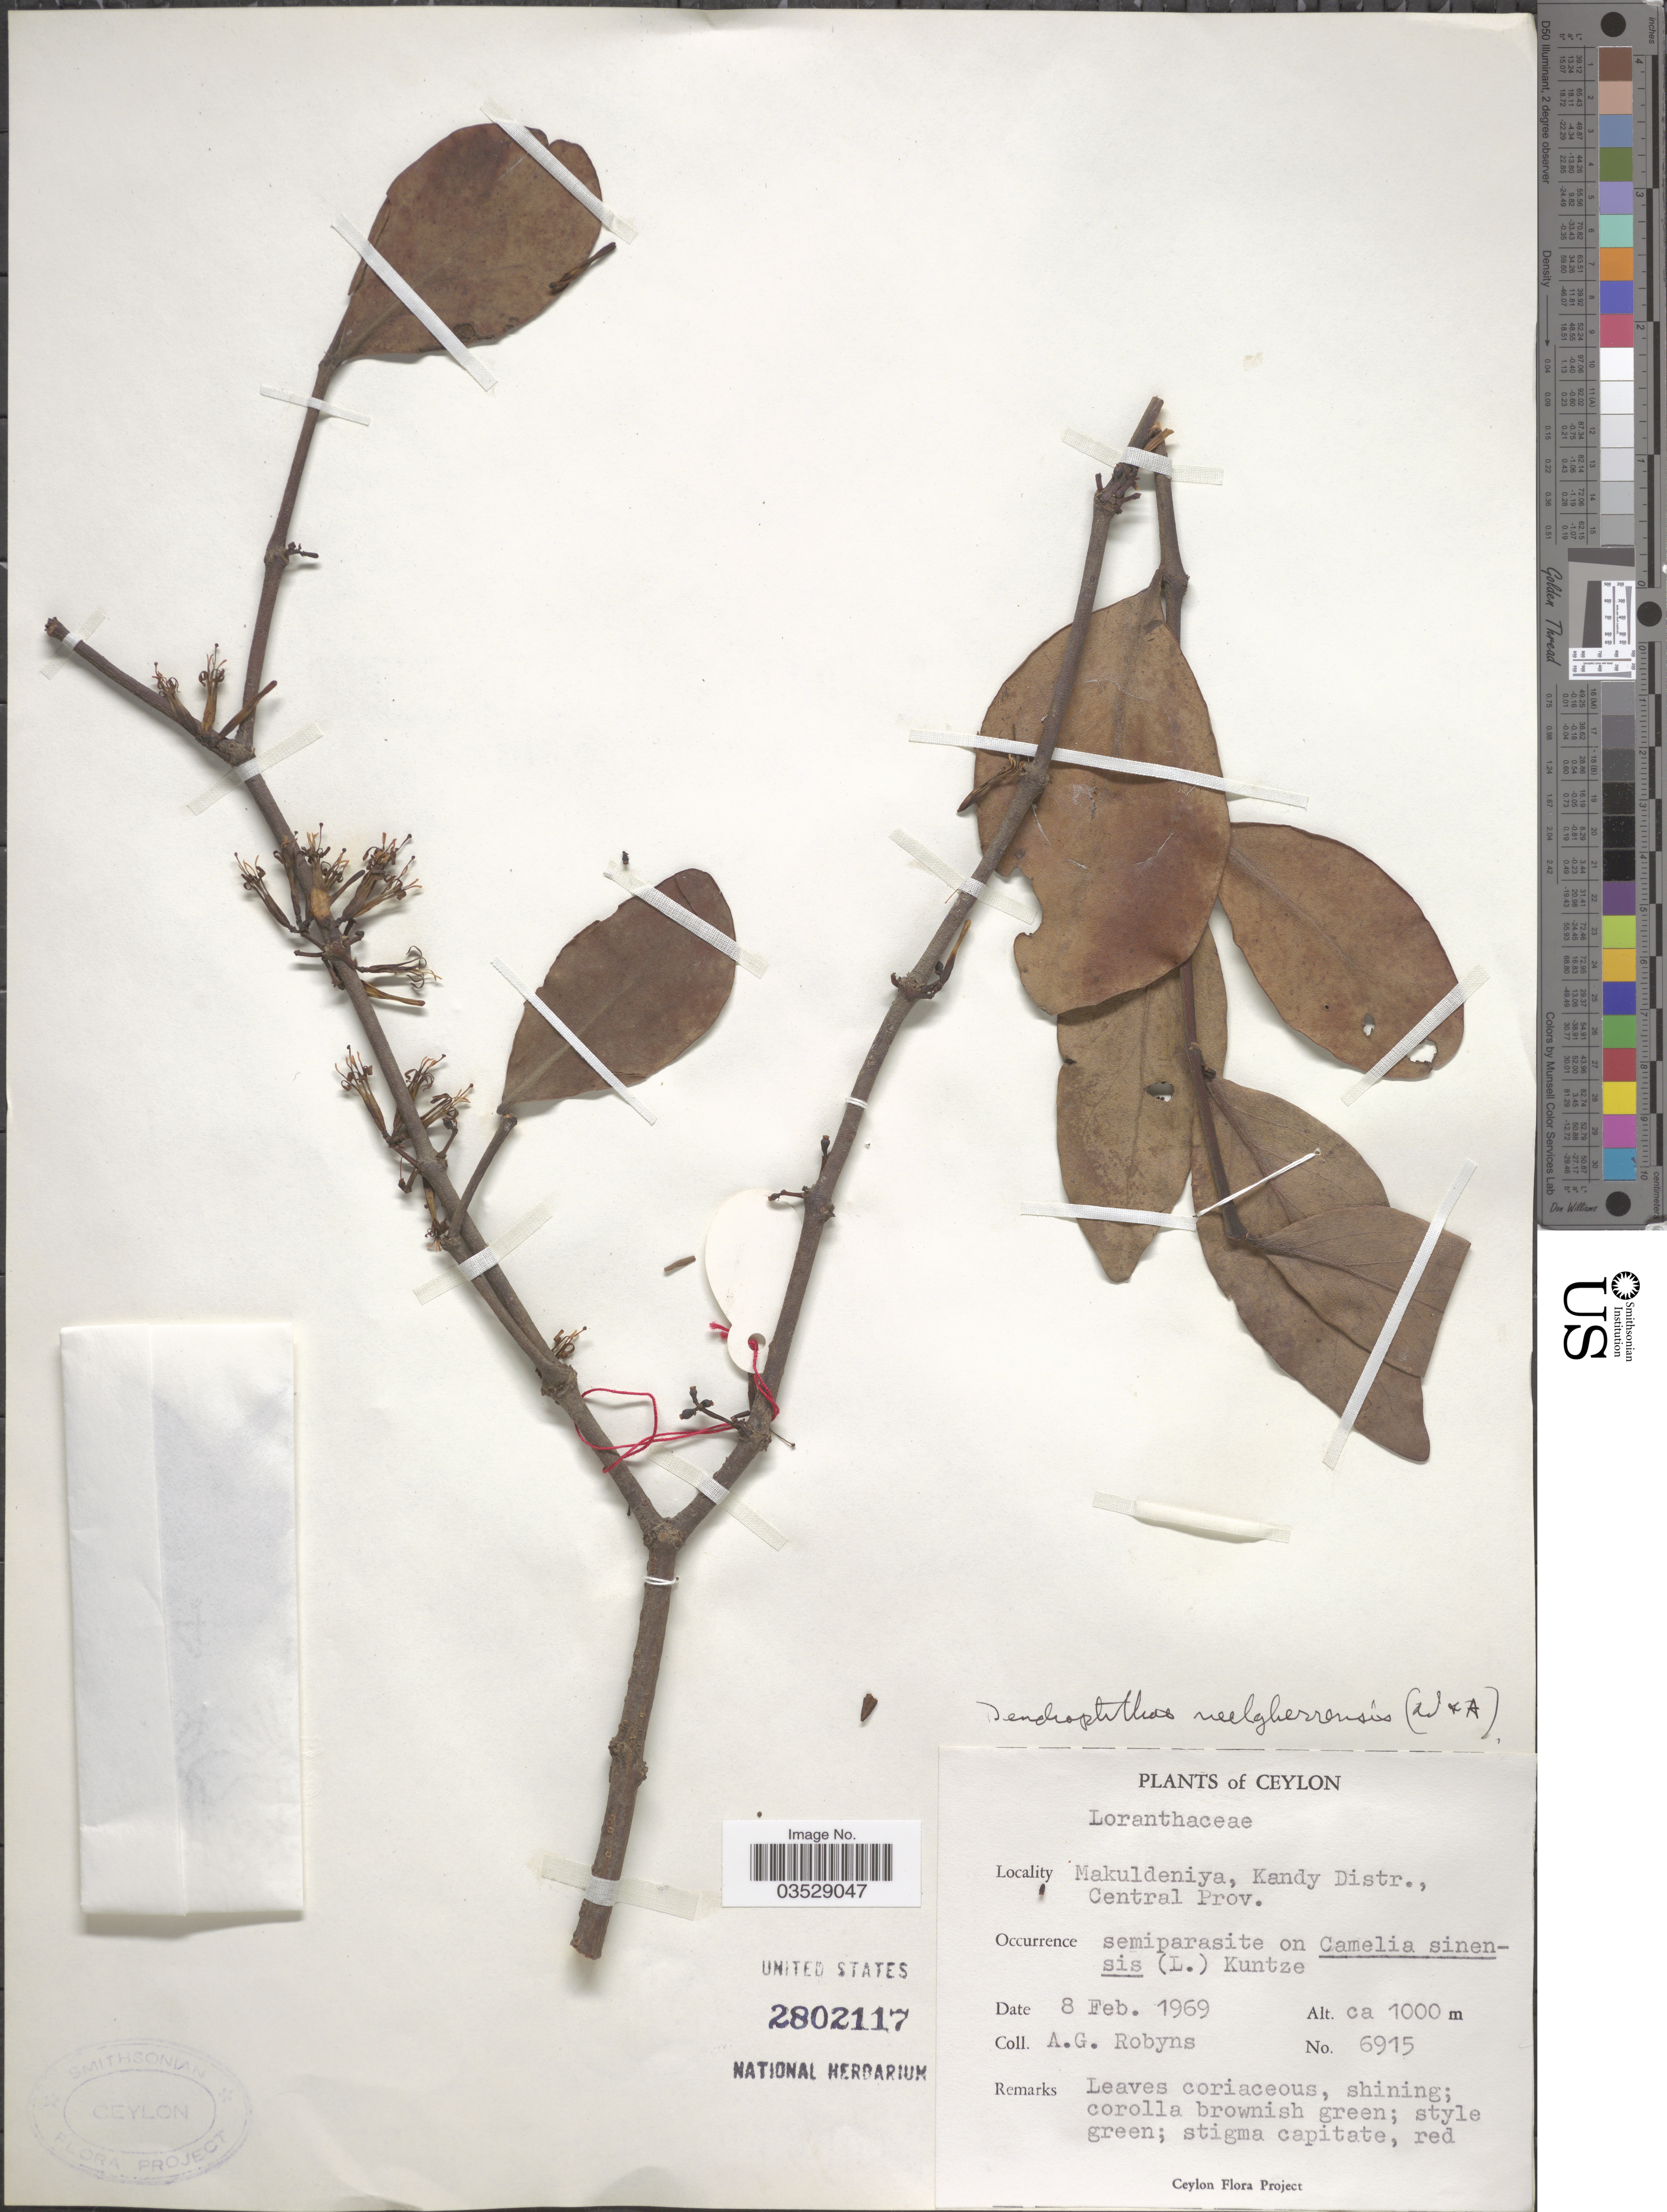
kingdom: Plantae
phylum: Tracheophyta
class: Magnoliopsida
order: Santalales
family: Loranthaceae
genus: Dendrophthoe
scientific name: Dendrophthoe trigona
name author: (Wight & Arn.) Danser ex Santapau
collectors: A. Robyns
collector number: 6915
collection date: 1969-02-08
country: Sri Lanka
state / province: Central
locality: Ceylon. Makuldeniya, Kandy Distr.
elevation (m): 1000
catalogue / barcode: US 2802117